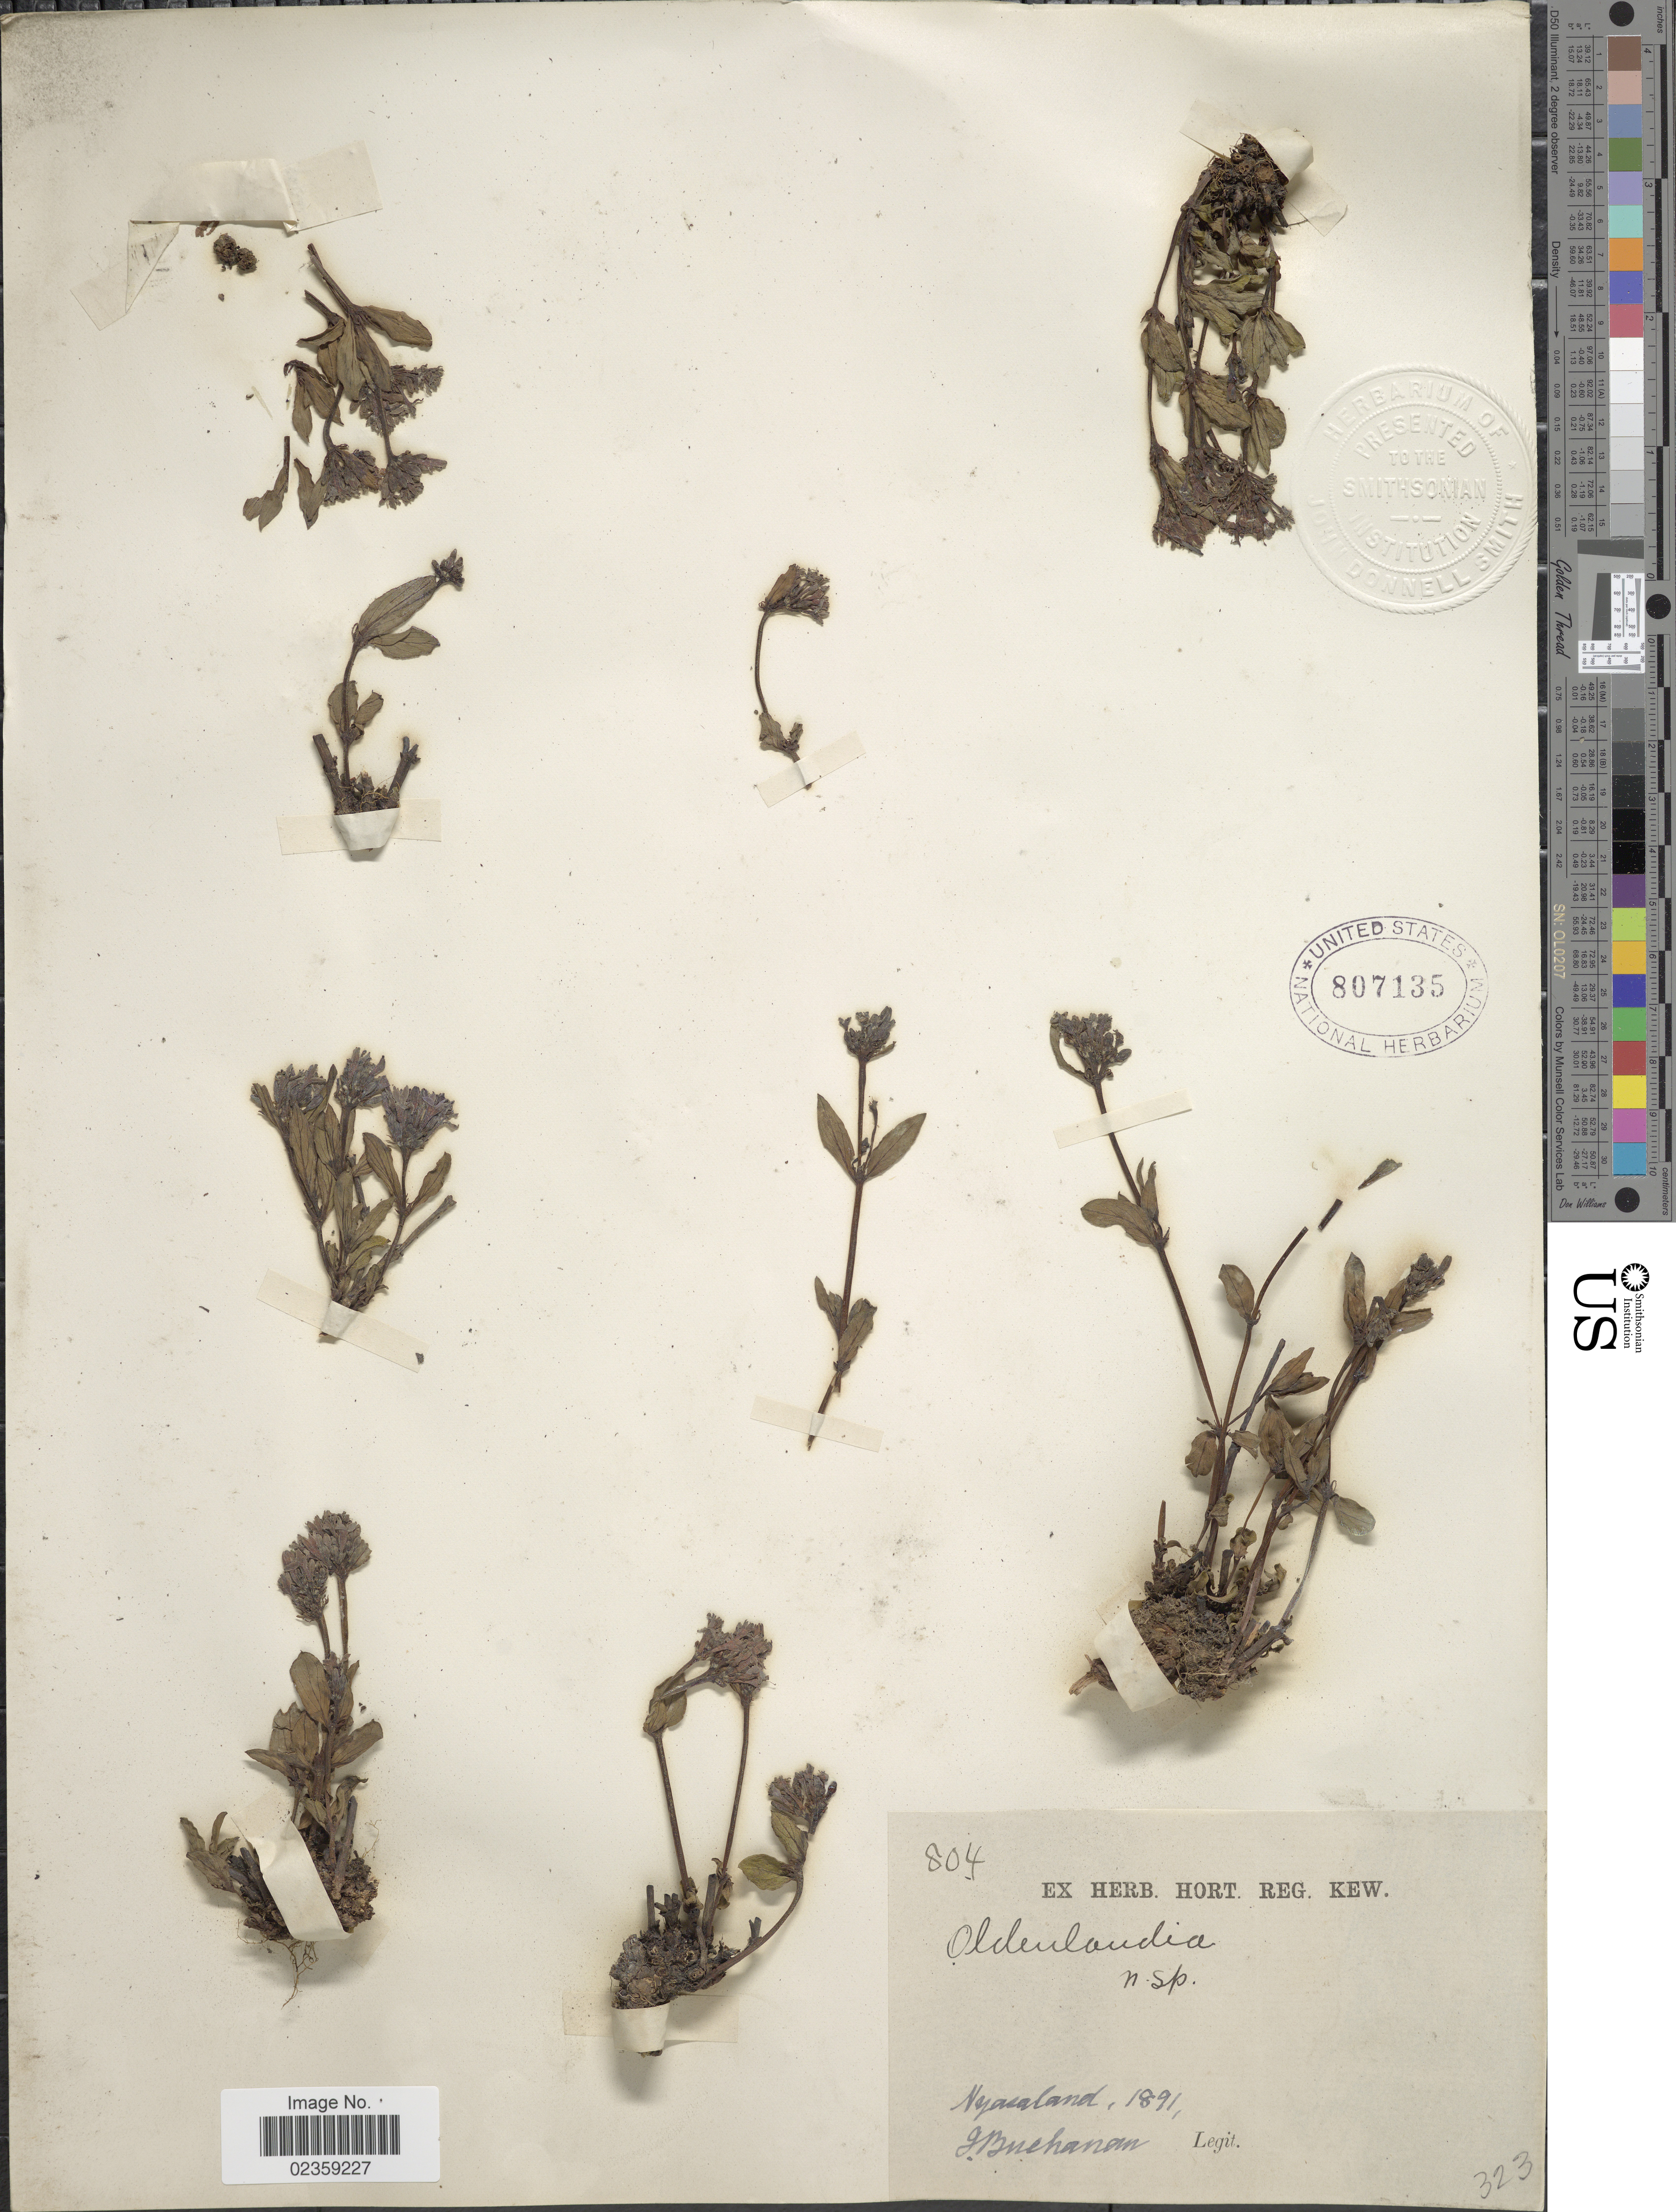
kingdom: Plantae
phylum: Tracheophyta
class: Magnoliopsida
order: Gentianales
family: Rubiaceae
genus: Oldenlandia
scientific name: Oldenlandia sp.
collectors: J. Buchanan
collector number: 804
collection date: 1891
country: Malawi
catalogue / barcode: US 807135